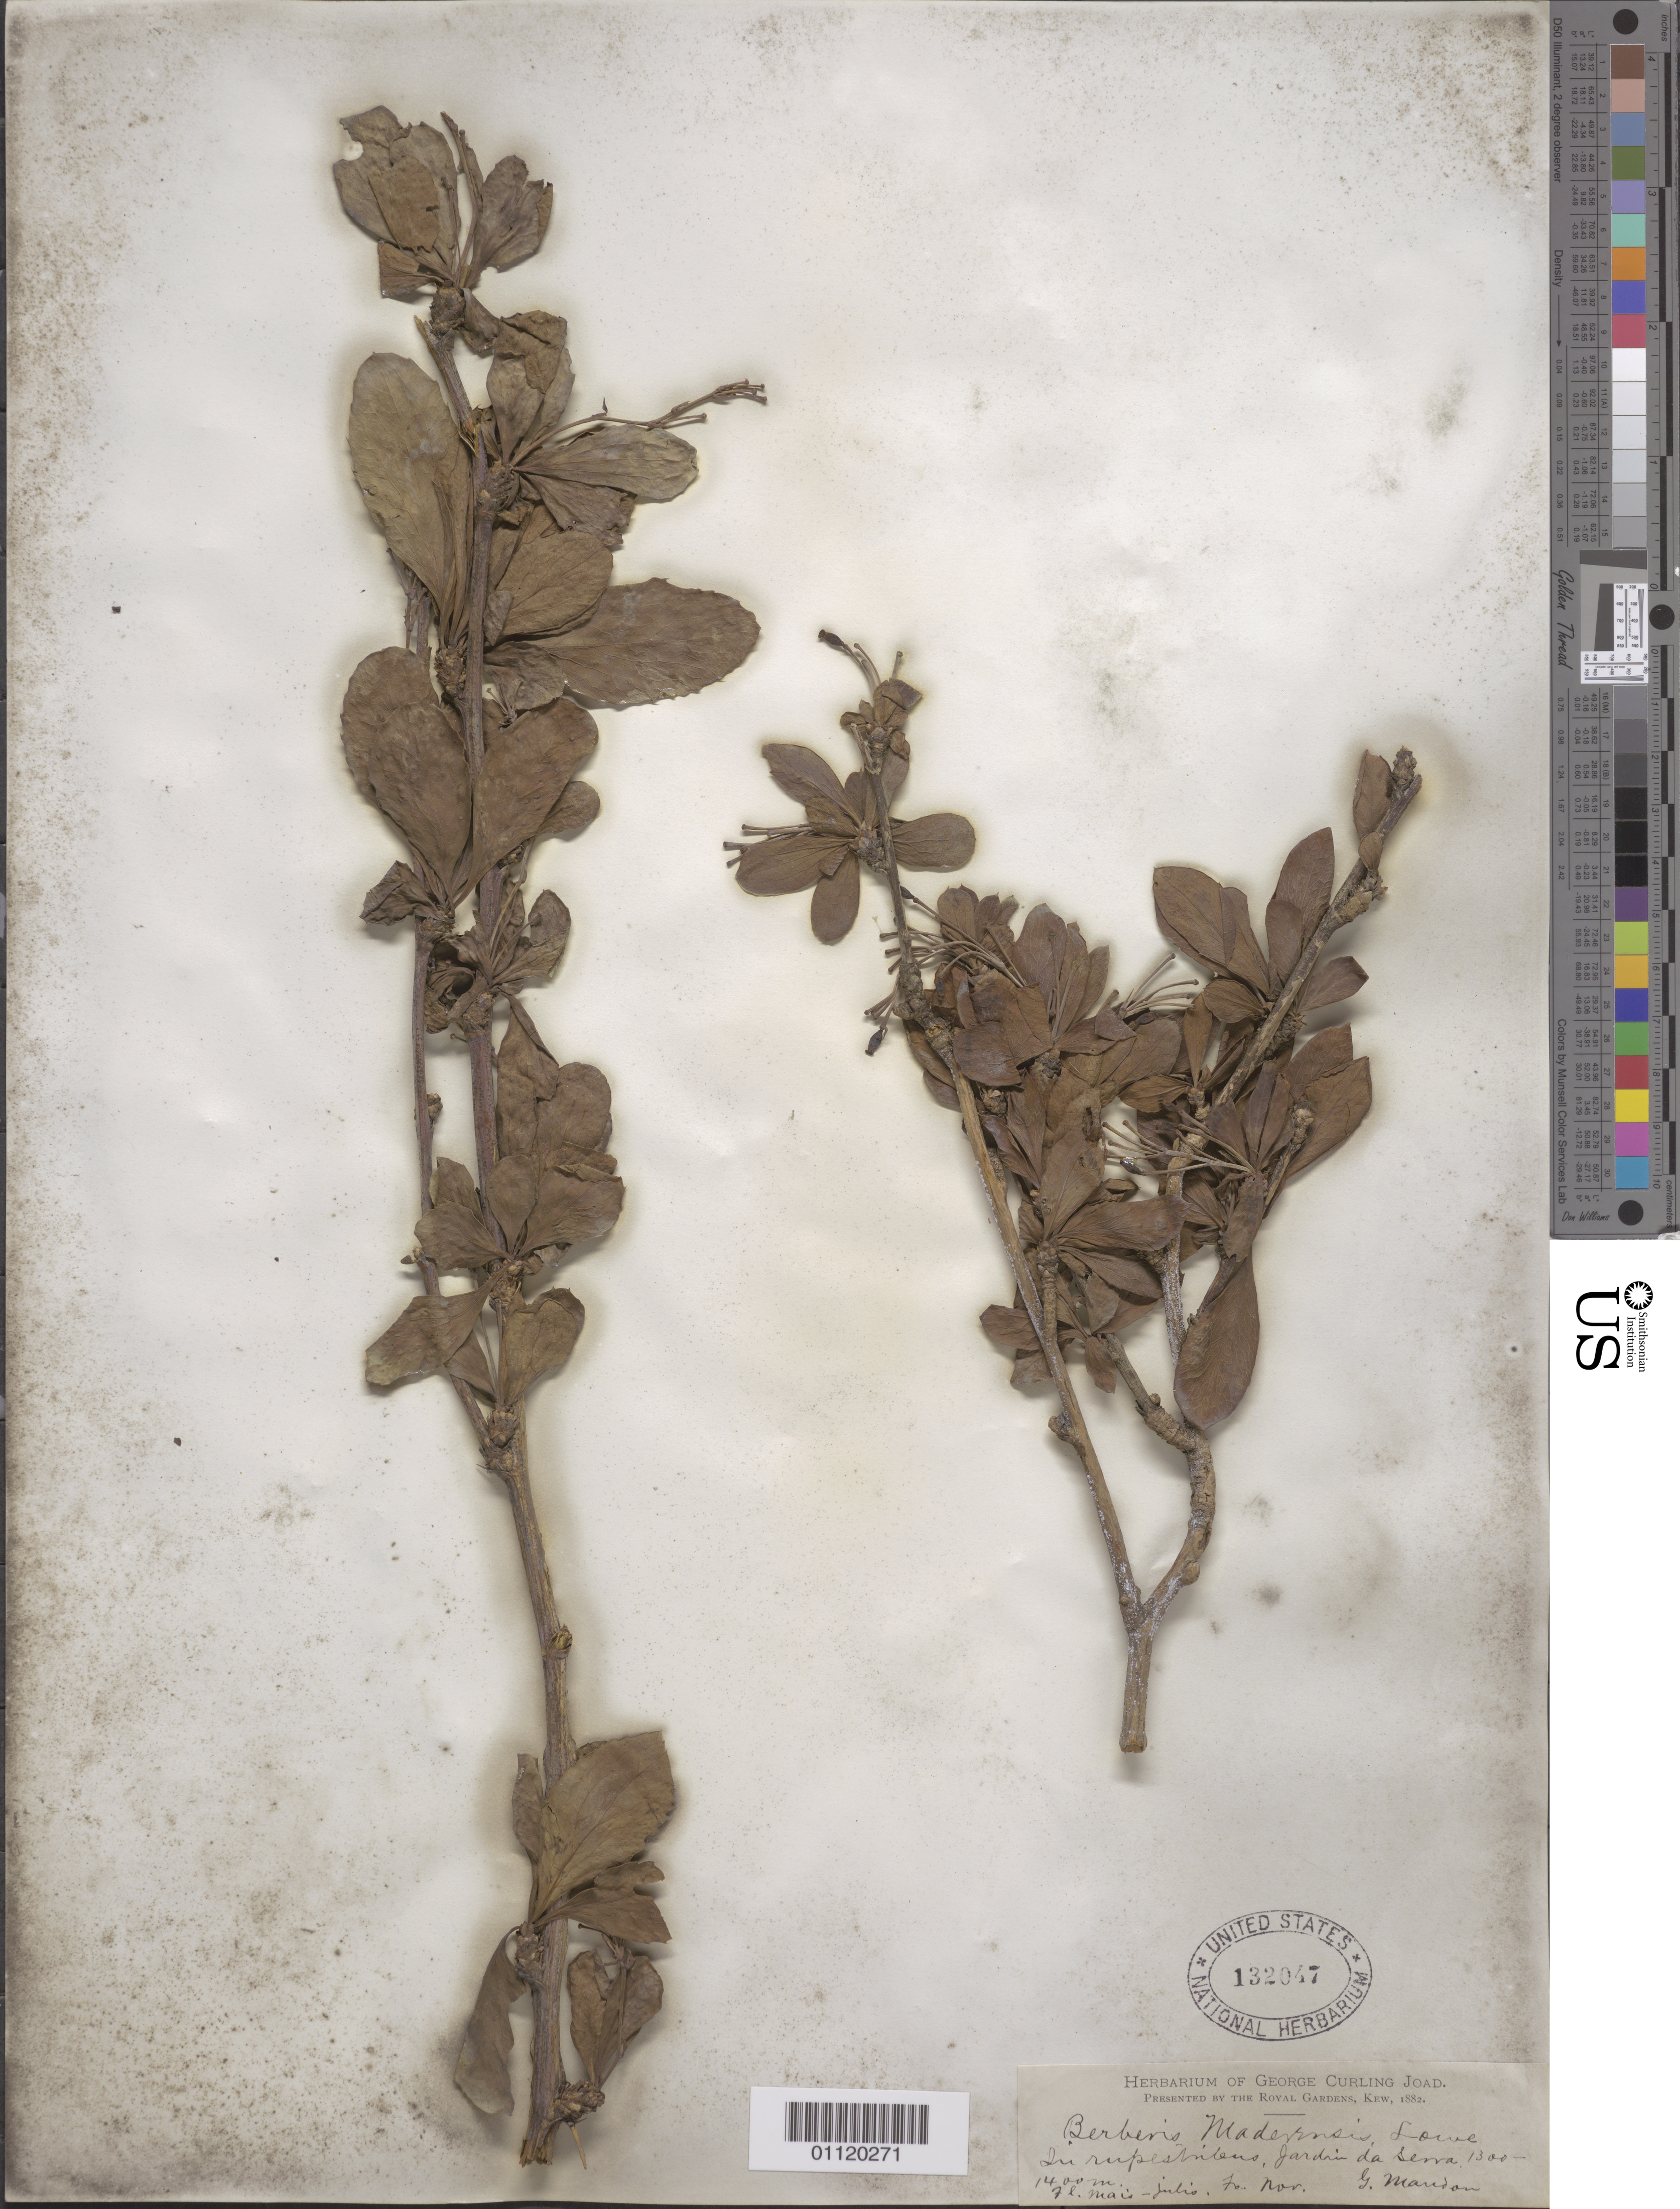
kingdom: Plantae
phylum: Tracheophyta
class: Magnoliopsida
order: Ranunculales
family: Berberidaceae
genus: Berberis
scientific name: Berberis maderensis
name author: Lowe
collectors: G. Mandon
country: France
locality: Possibly Jardin da Serra.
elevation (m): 1300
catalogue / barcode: US 132047